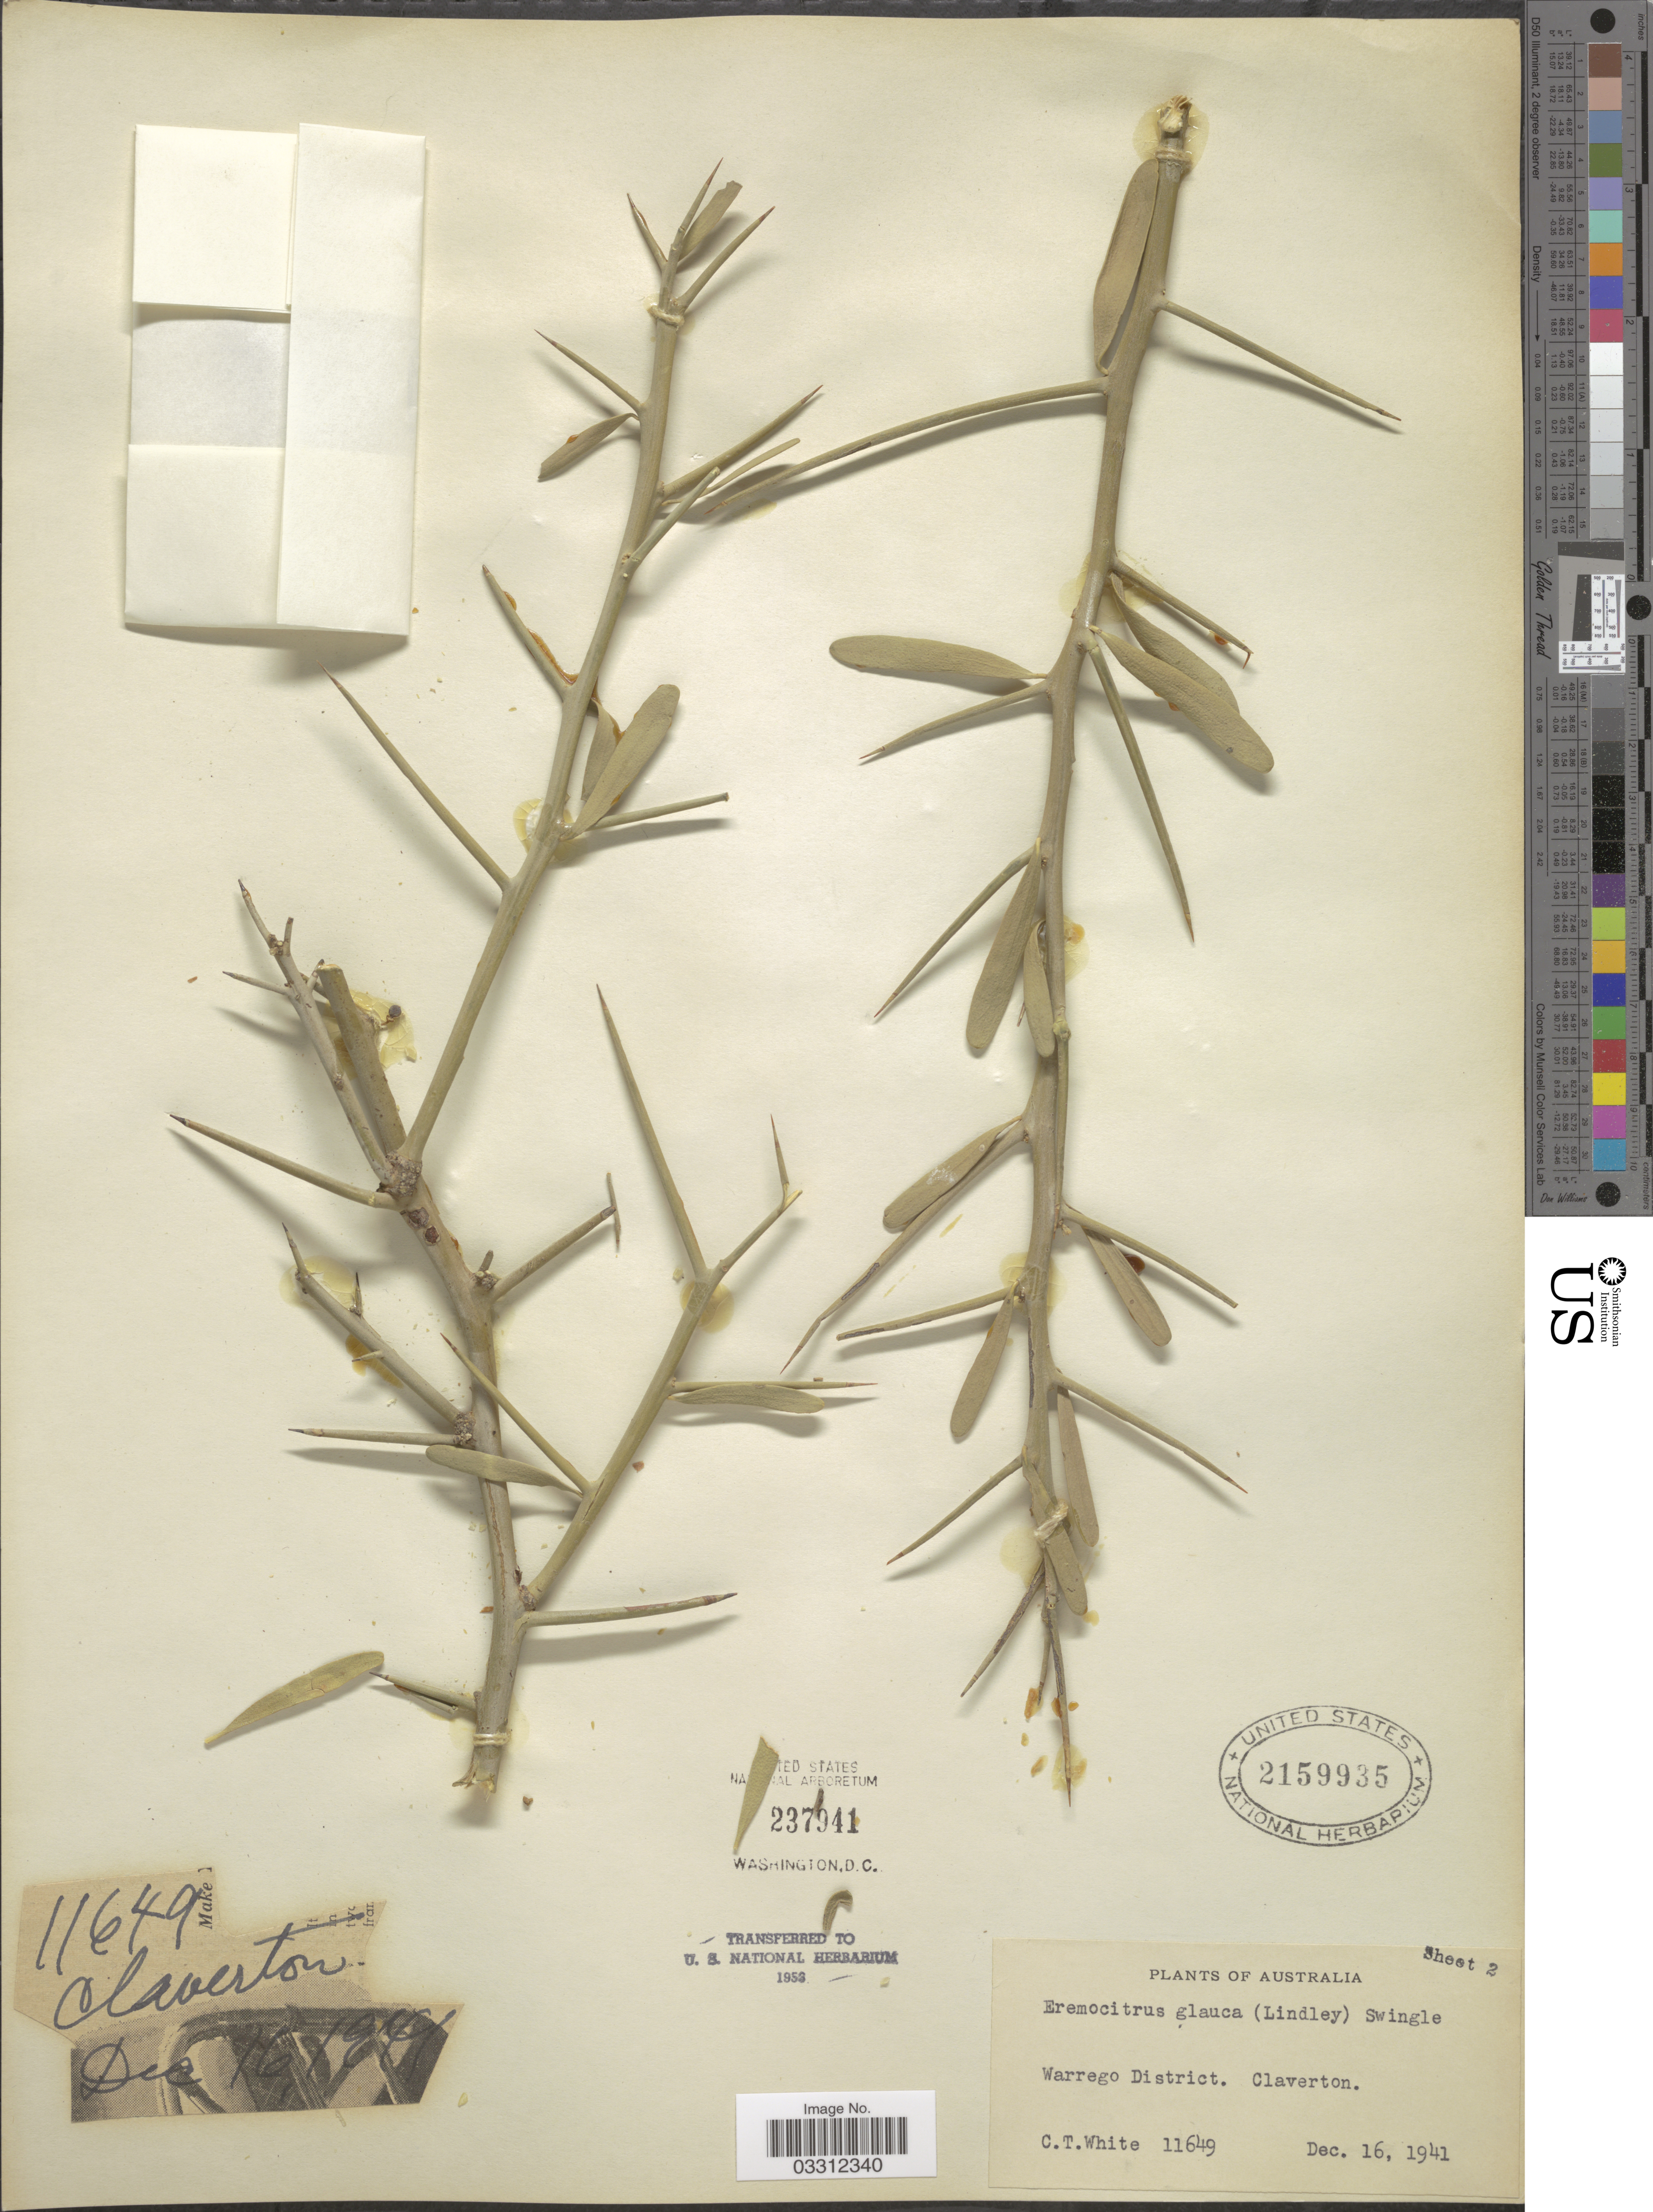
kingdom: Plantae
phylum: Tracheophyta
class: Magnoliopsida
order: Sapindales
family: Rutaceae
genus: Citrus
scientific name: Citrus glauca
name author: (Lindl.) Burkill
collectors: C. T. White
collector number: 11649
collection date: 1941-12-16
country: Australia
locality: Warrego District, Claverton.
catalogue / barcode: US 2159935